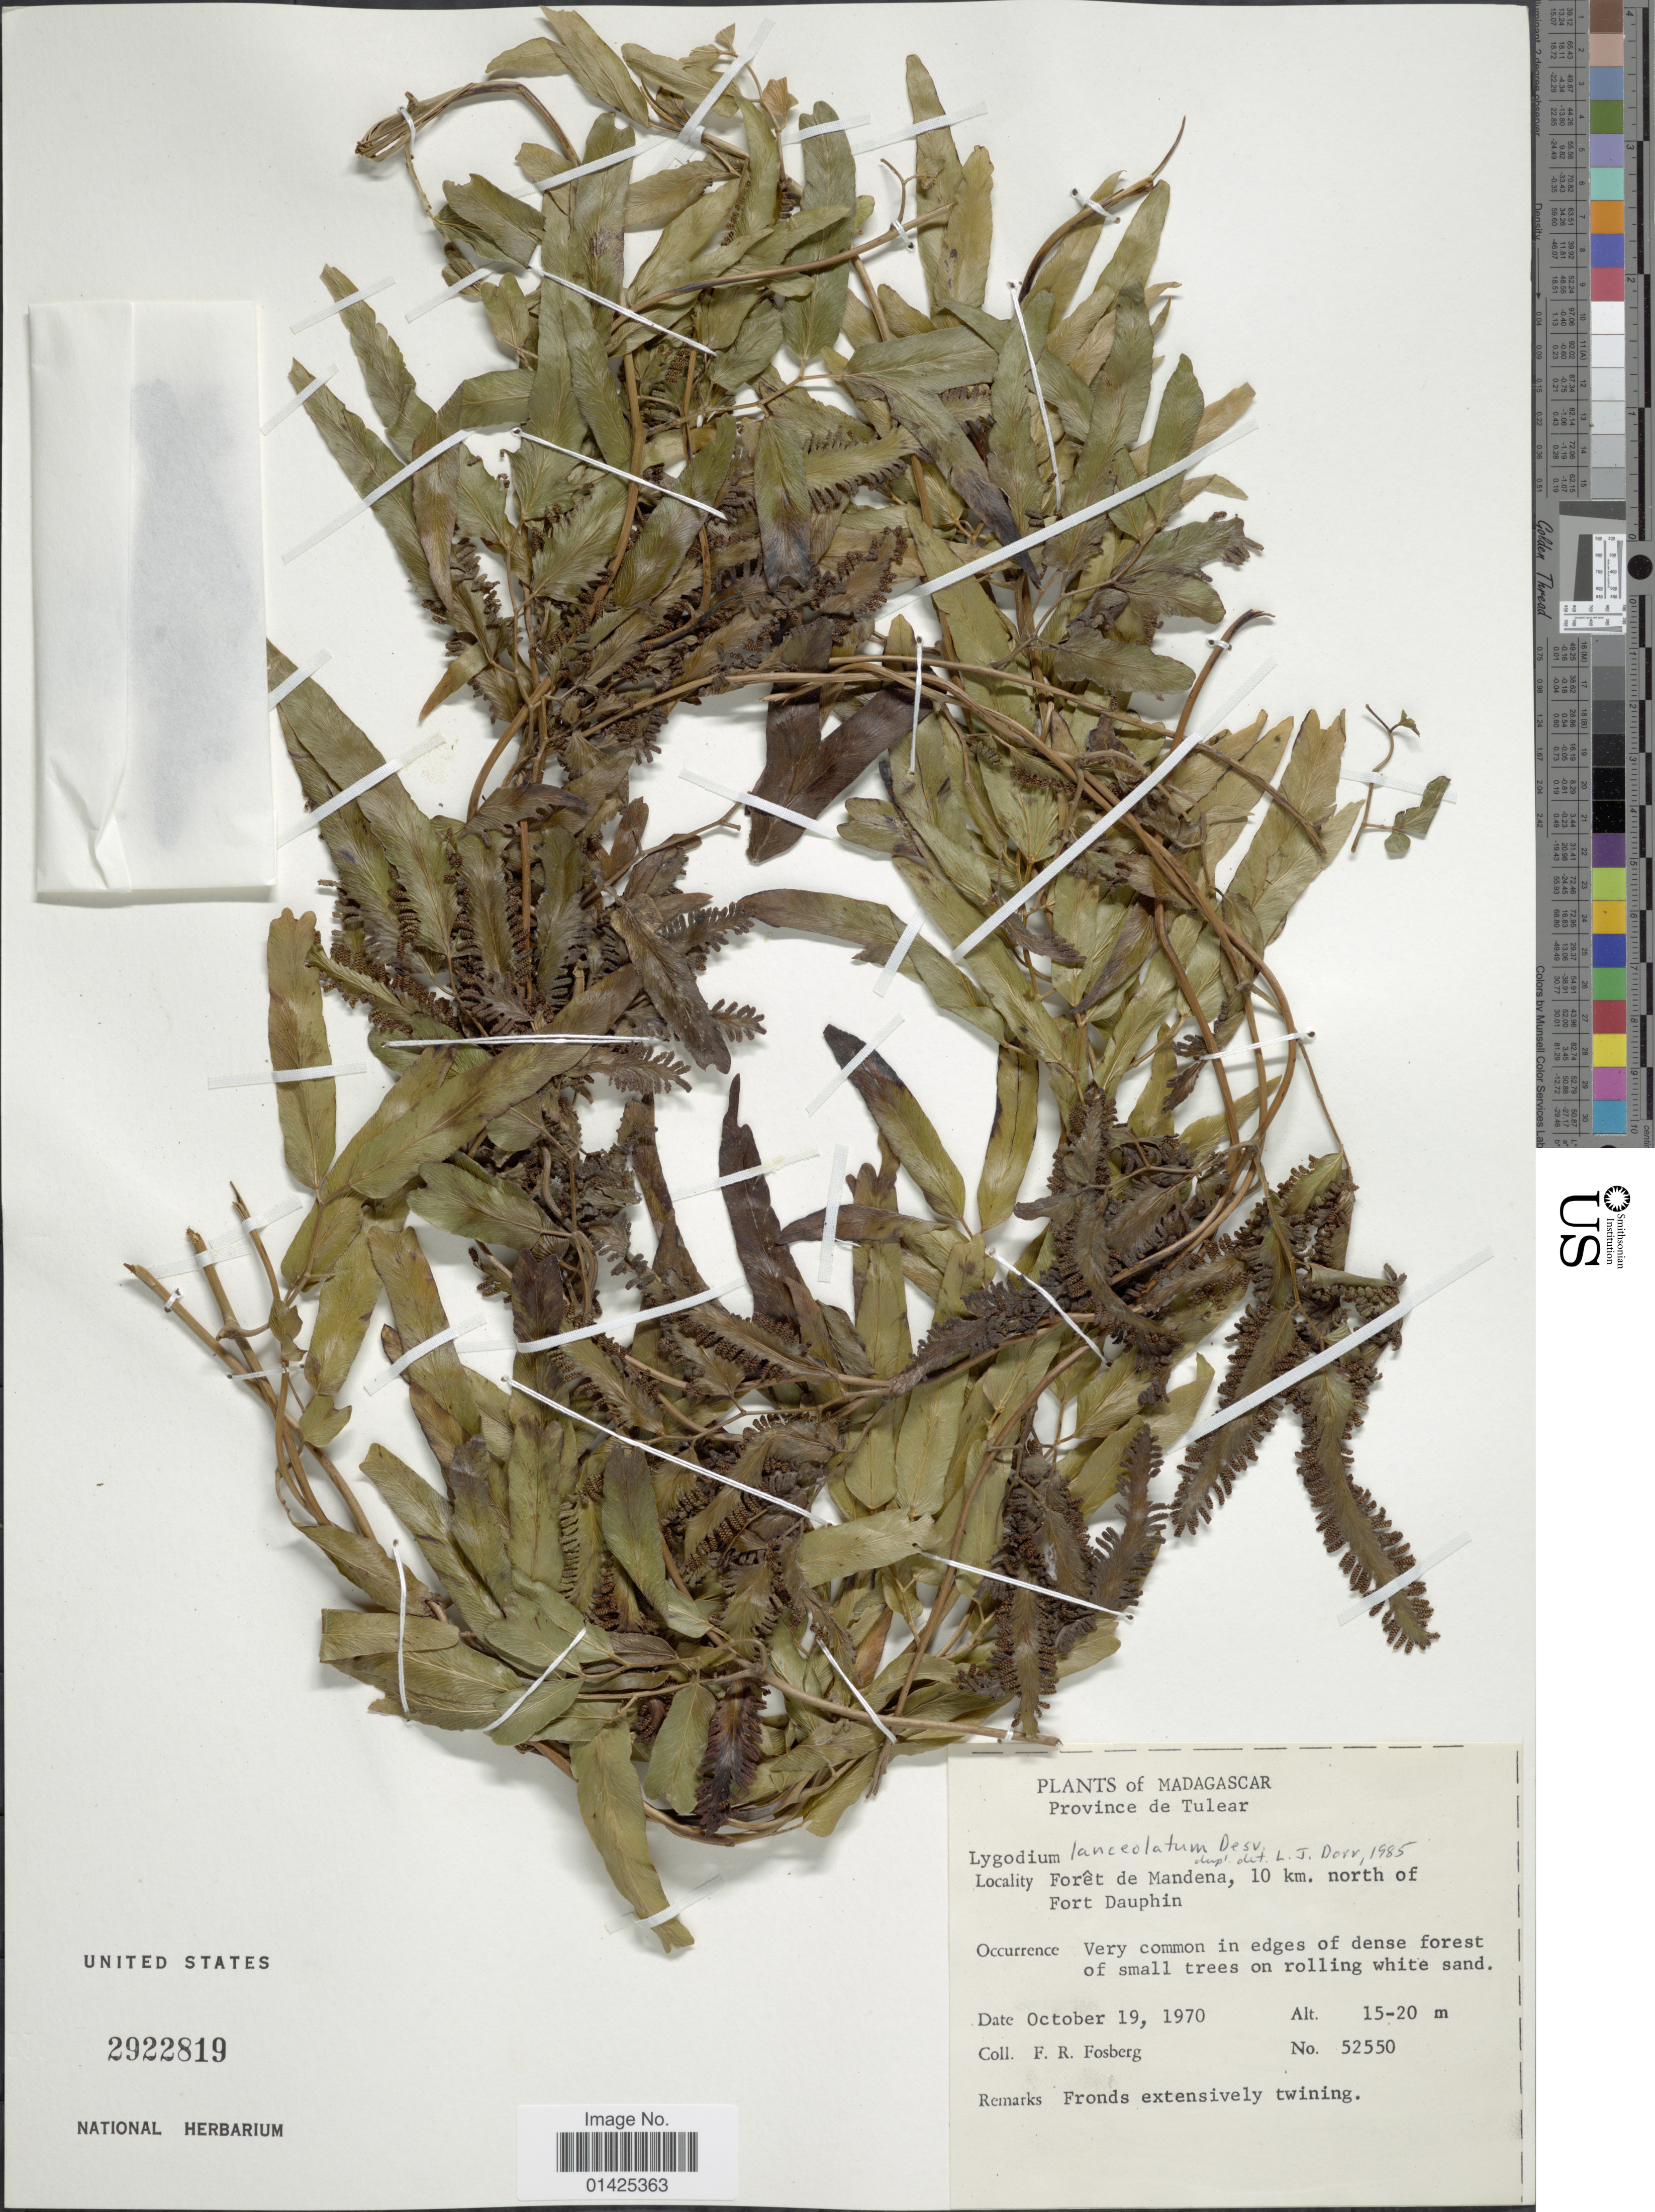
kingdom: Plantae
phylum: Tracheophyta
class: Polypodiopsida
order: Schizaeales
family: Lygodiaceae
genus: Lygodium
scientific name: Lygodium lanceolatum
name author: Desv.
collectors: F. R. Fosberg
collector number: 52550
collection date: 1970-10-19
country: Madagascar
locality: Province de Tulear, Foret de Mandena, 10km, north of Fort Dauphin.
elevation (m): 15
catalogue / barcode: US 2922819